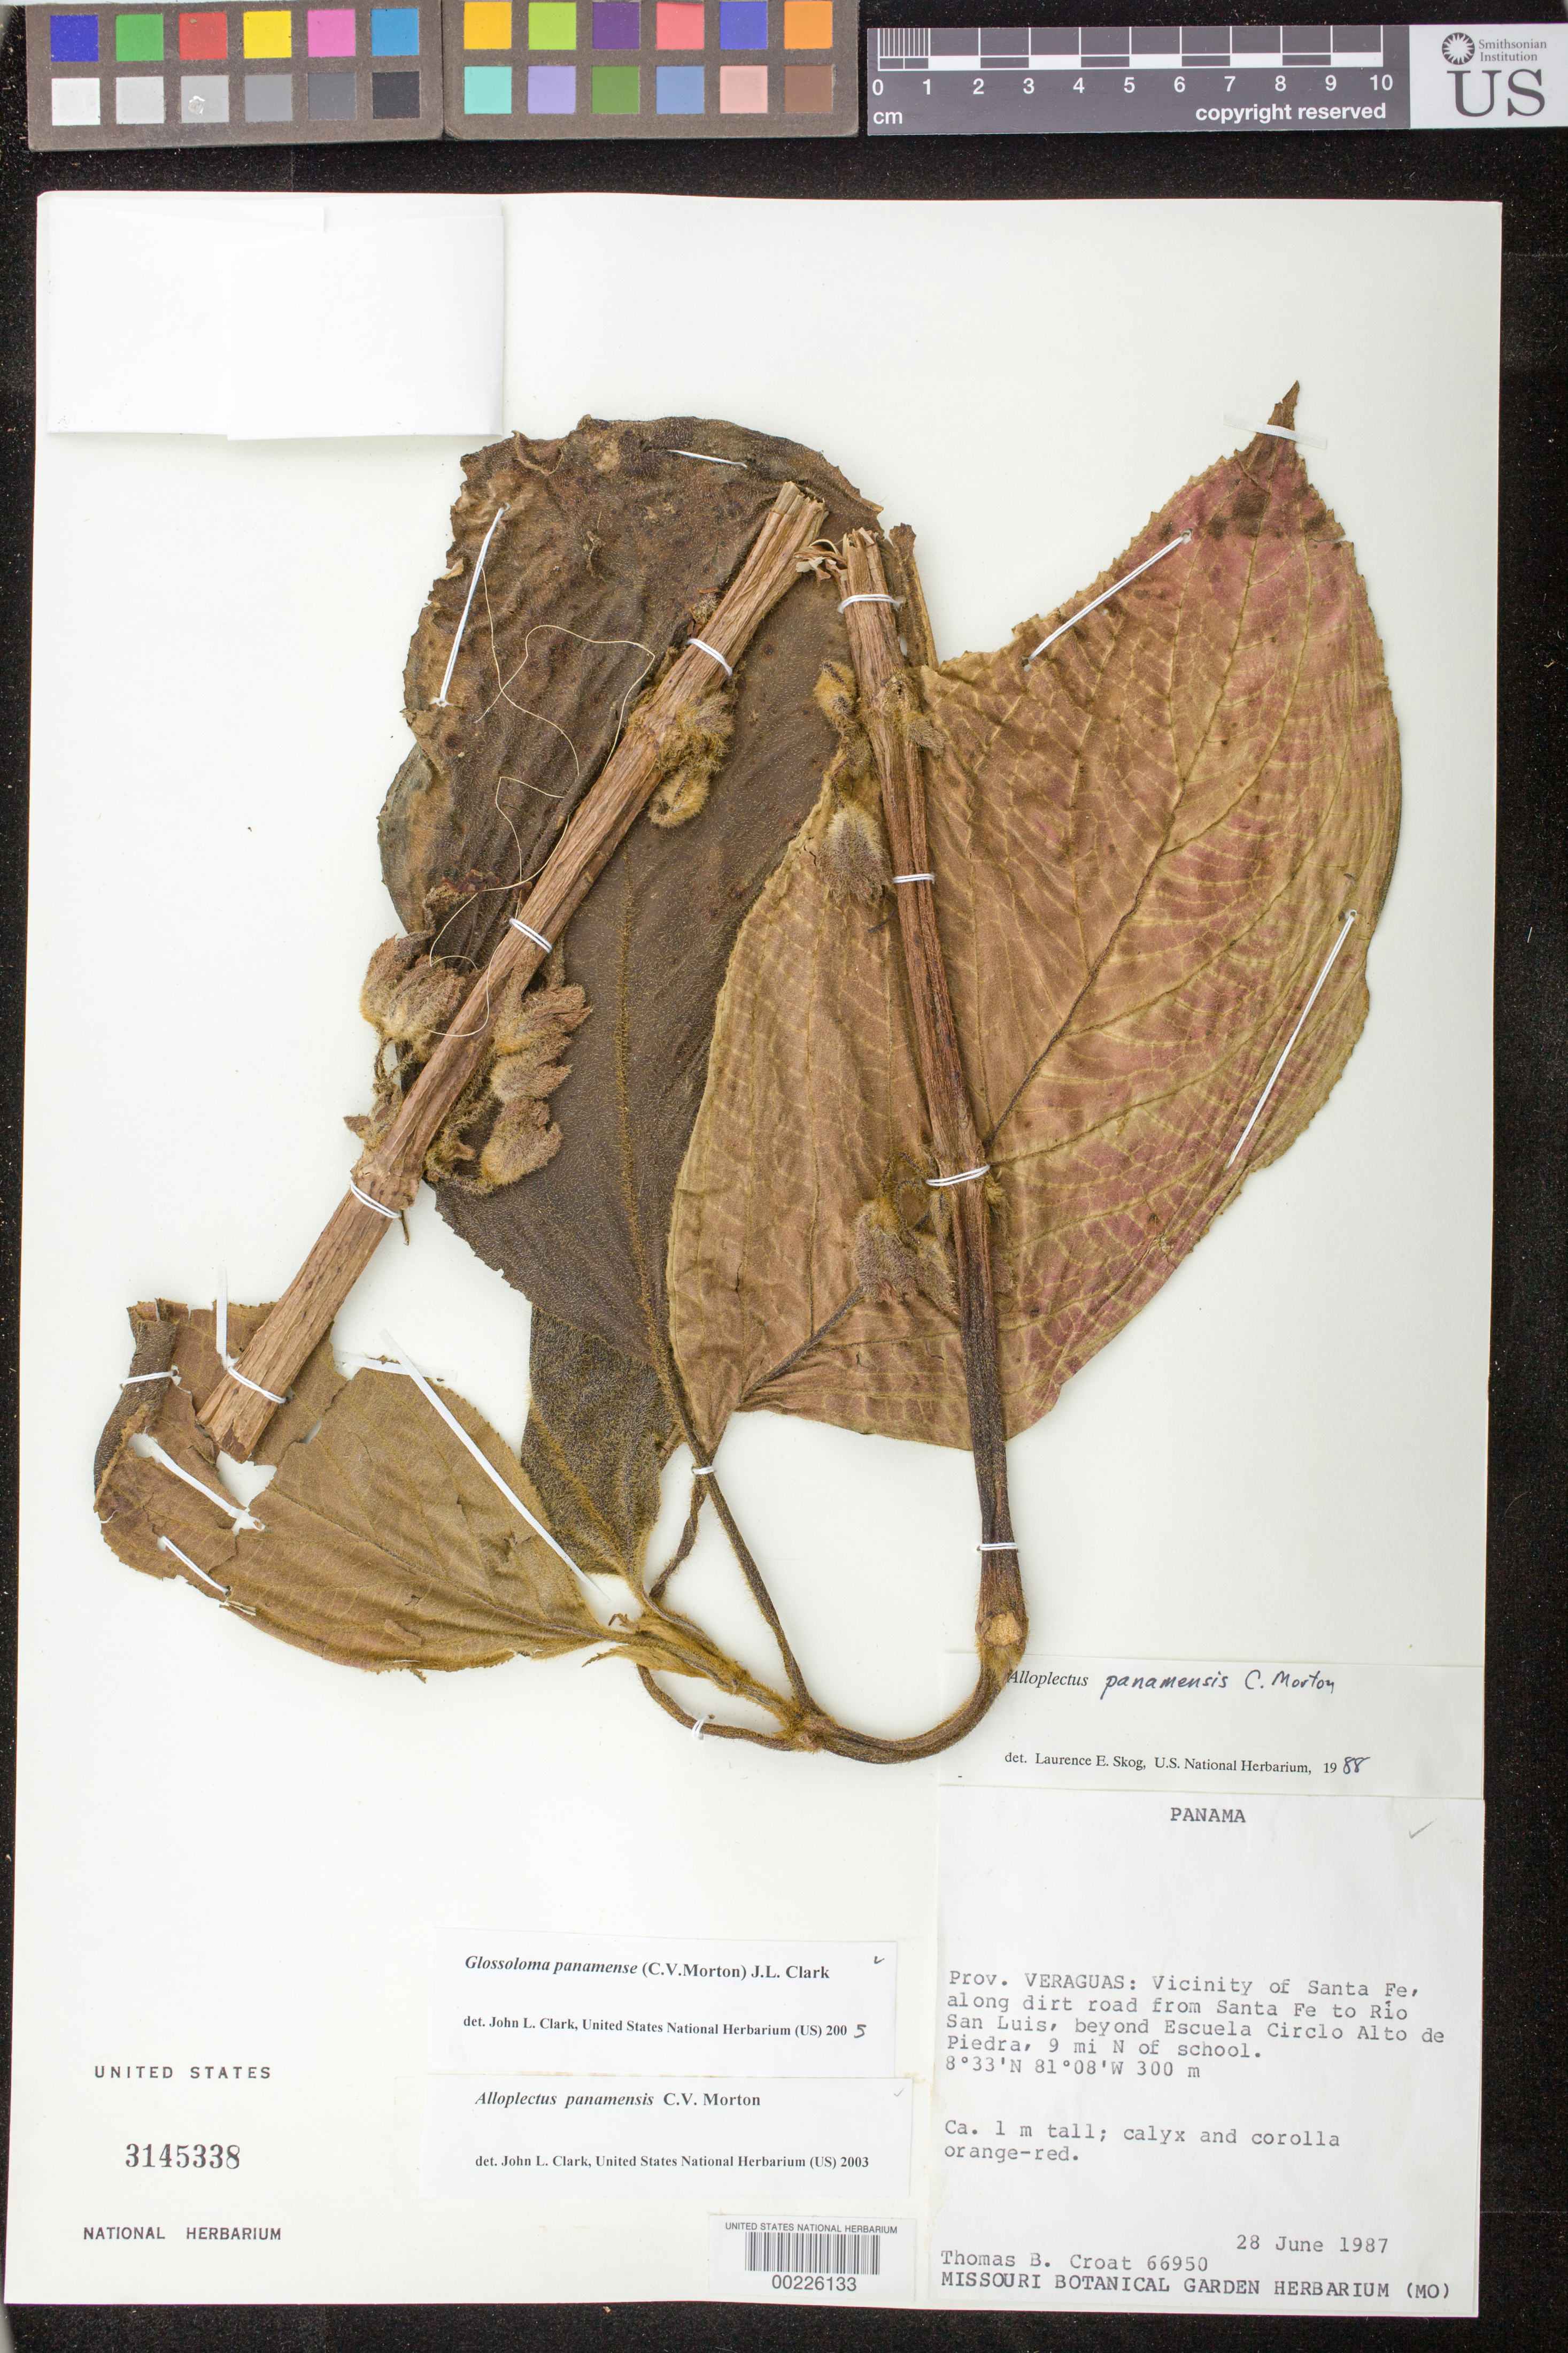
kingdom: Plantae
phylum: Tracheophyta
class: Magnoliopsida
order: Lamiales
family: Gesneriaceae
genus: Glossoloma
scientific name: Glossoloma panamense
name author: (C.V. Morton) J.L. Clark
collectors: T. B. Croat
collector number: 66950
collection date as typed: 28 Jun 1987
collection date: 1987-06-28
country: Panama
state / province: Veraguas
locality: Vicinity of Santa Fe, along dirt road from Santa Fe to Rio San Luis, beyond Escuela circloalto de Piedra, 9 mi N of school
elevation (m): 300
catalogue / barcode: US 3145338